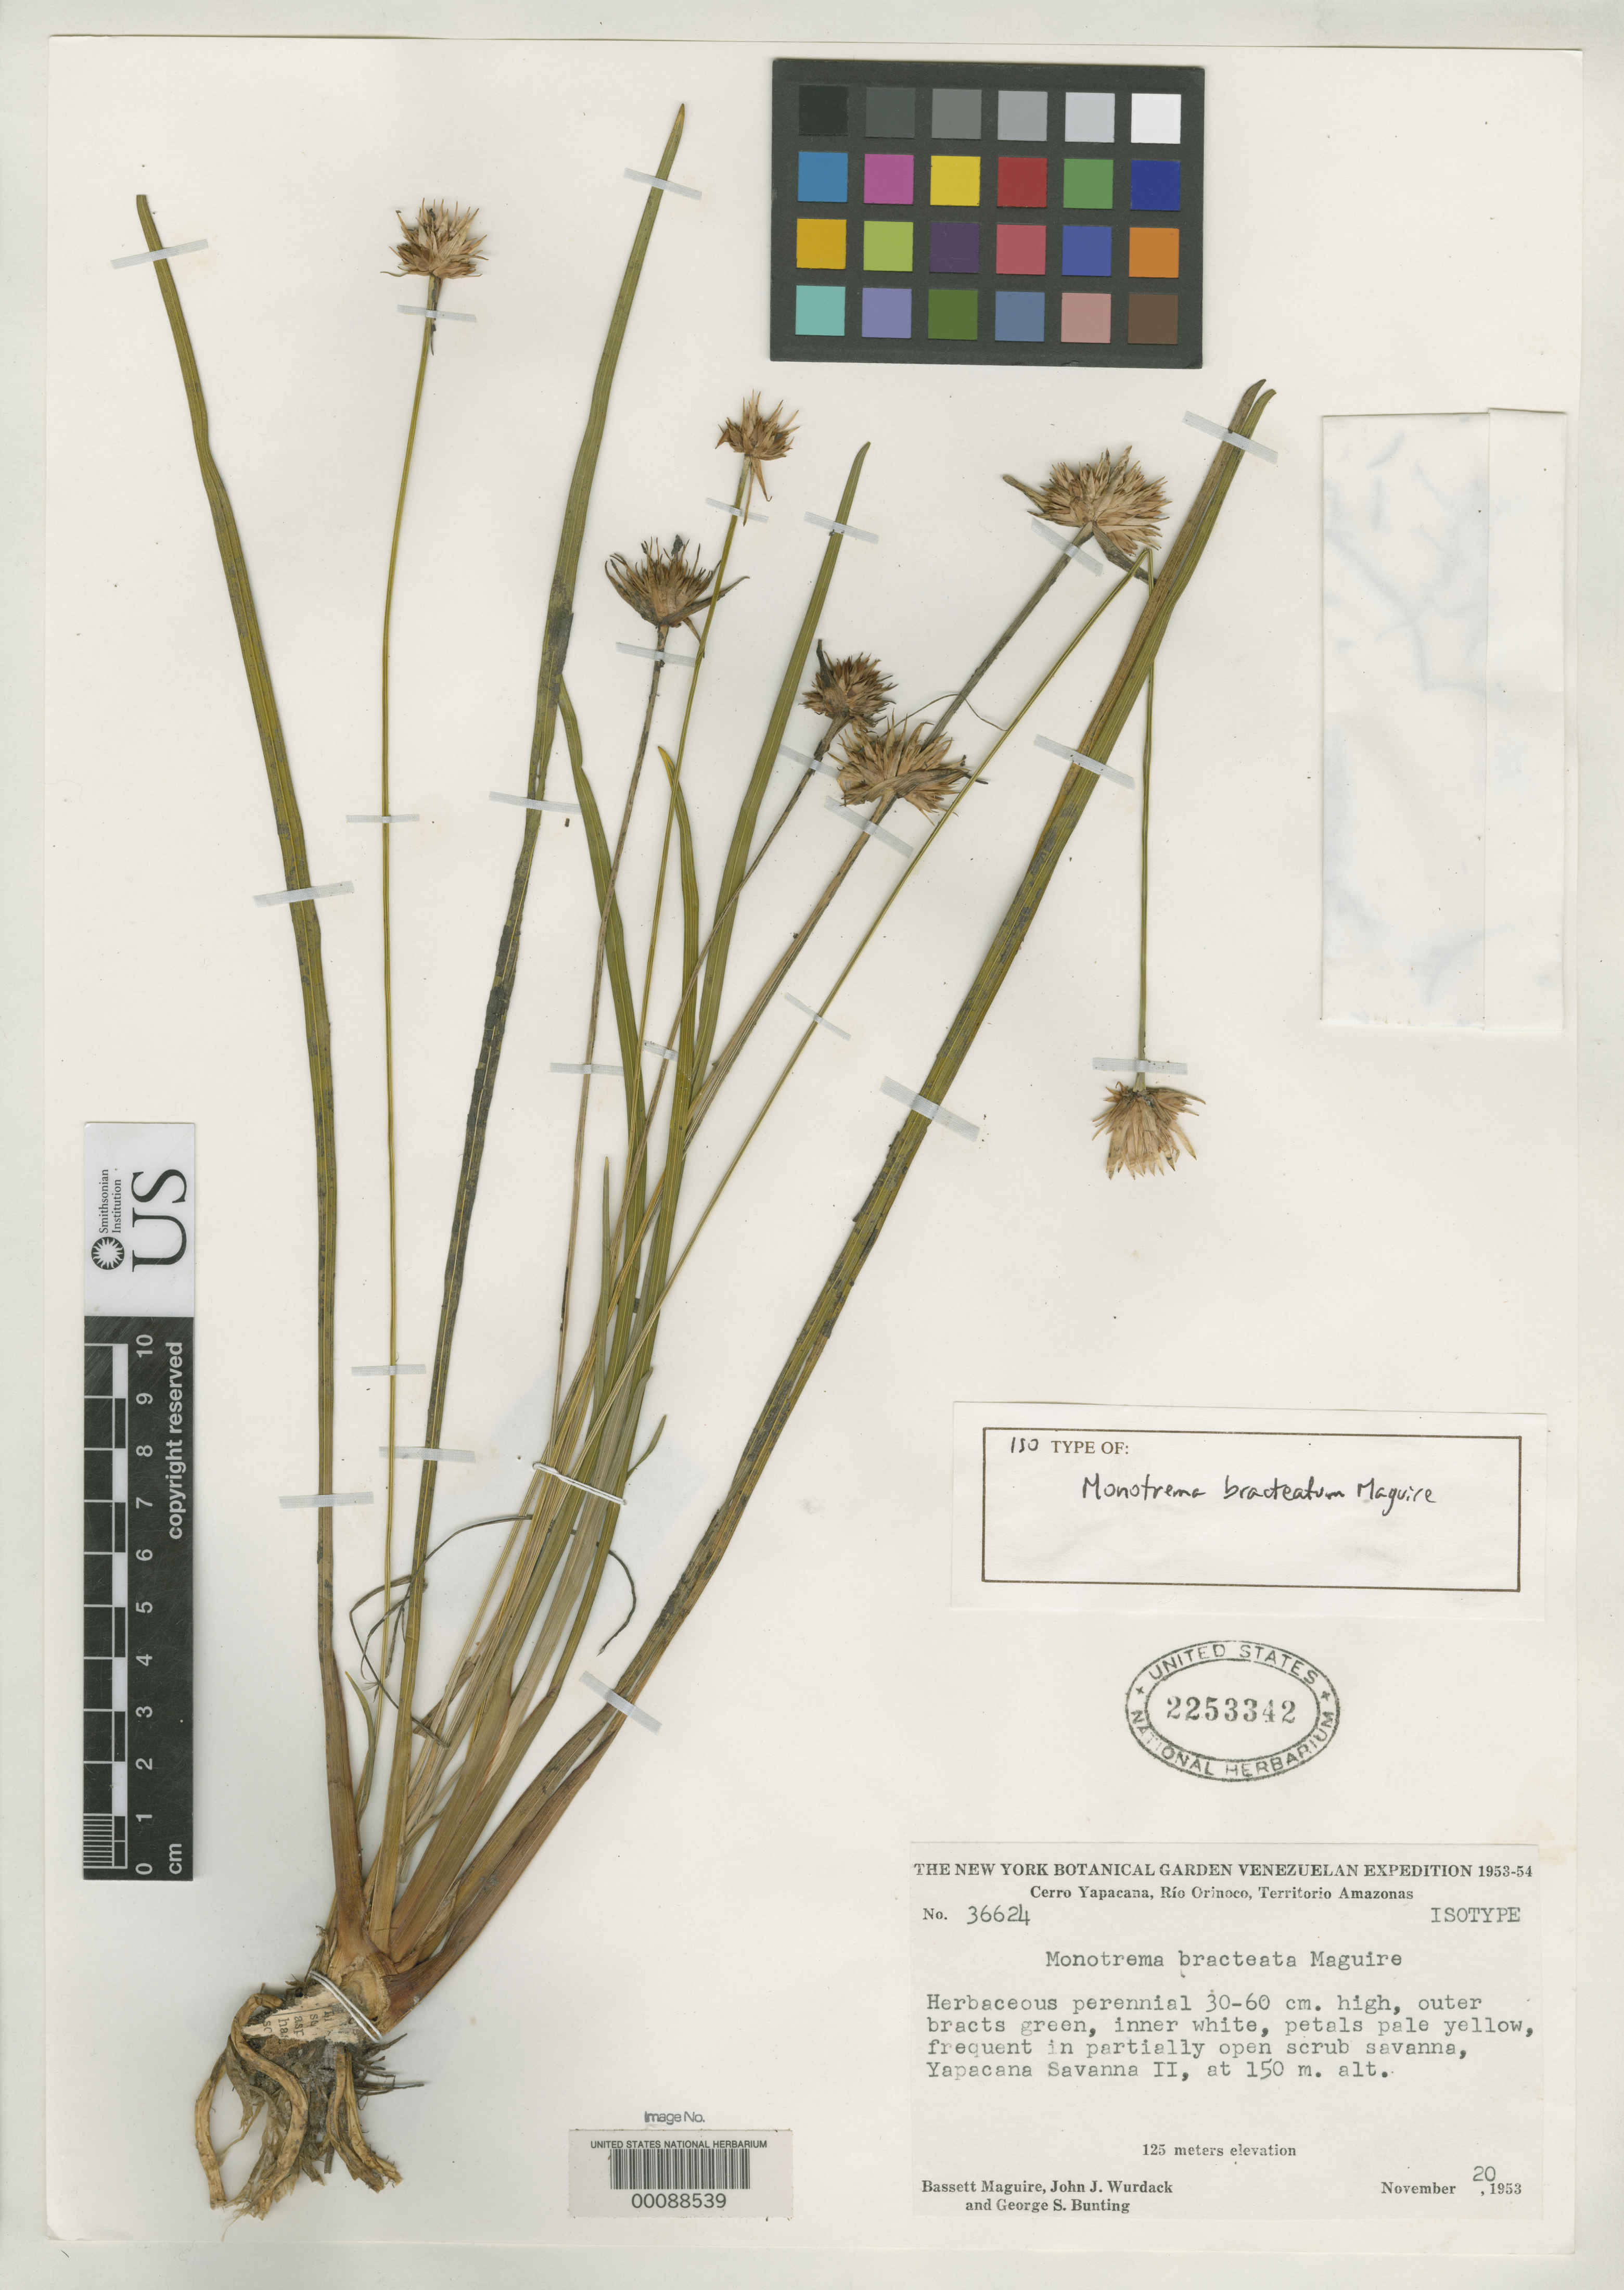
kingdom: Plantae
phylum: Tracheophyta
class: Liliopsida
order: Poales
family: Rapateaceae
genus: Monotrema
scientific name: Monotrema bracteatum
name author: Maguire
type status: Isotype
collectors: B. Maguire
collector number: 36624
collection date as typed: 20 Nov 1953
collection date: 1953-11-20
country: Venezuela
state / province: Amazonas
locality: Yapacana Savanna.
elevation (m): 150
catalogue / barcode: US 2253342